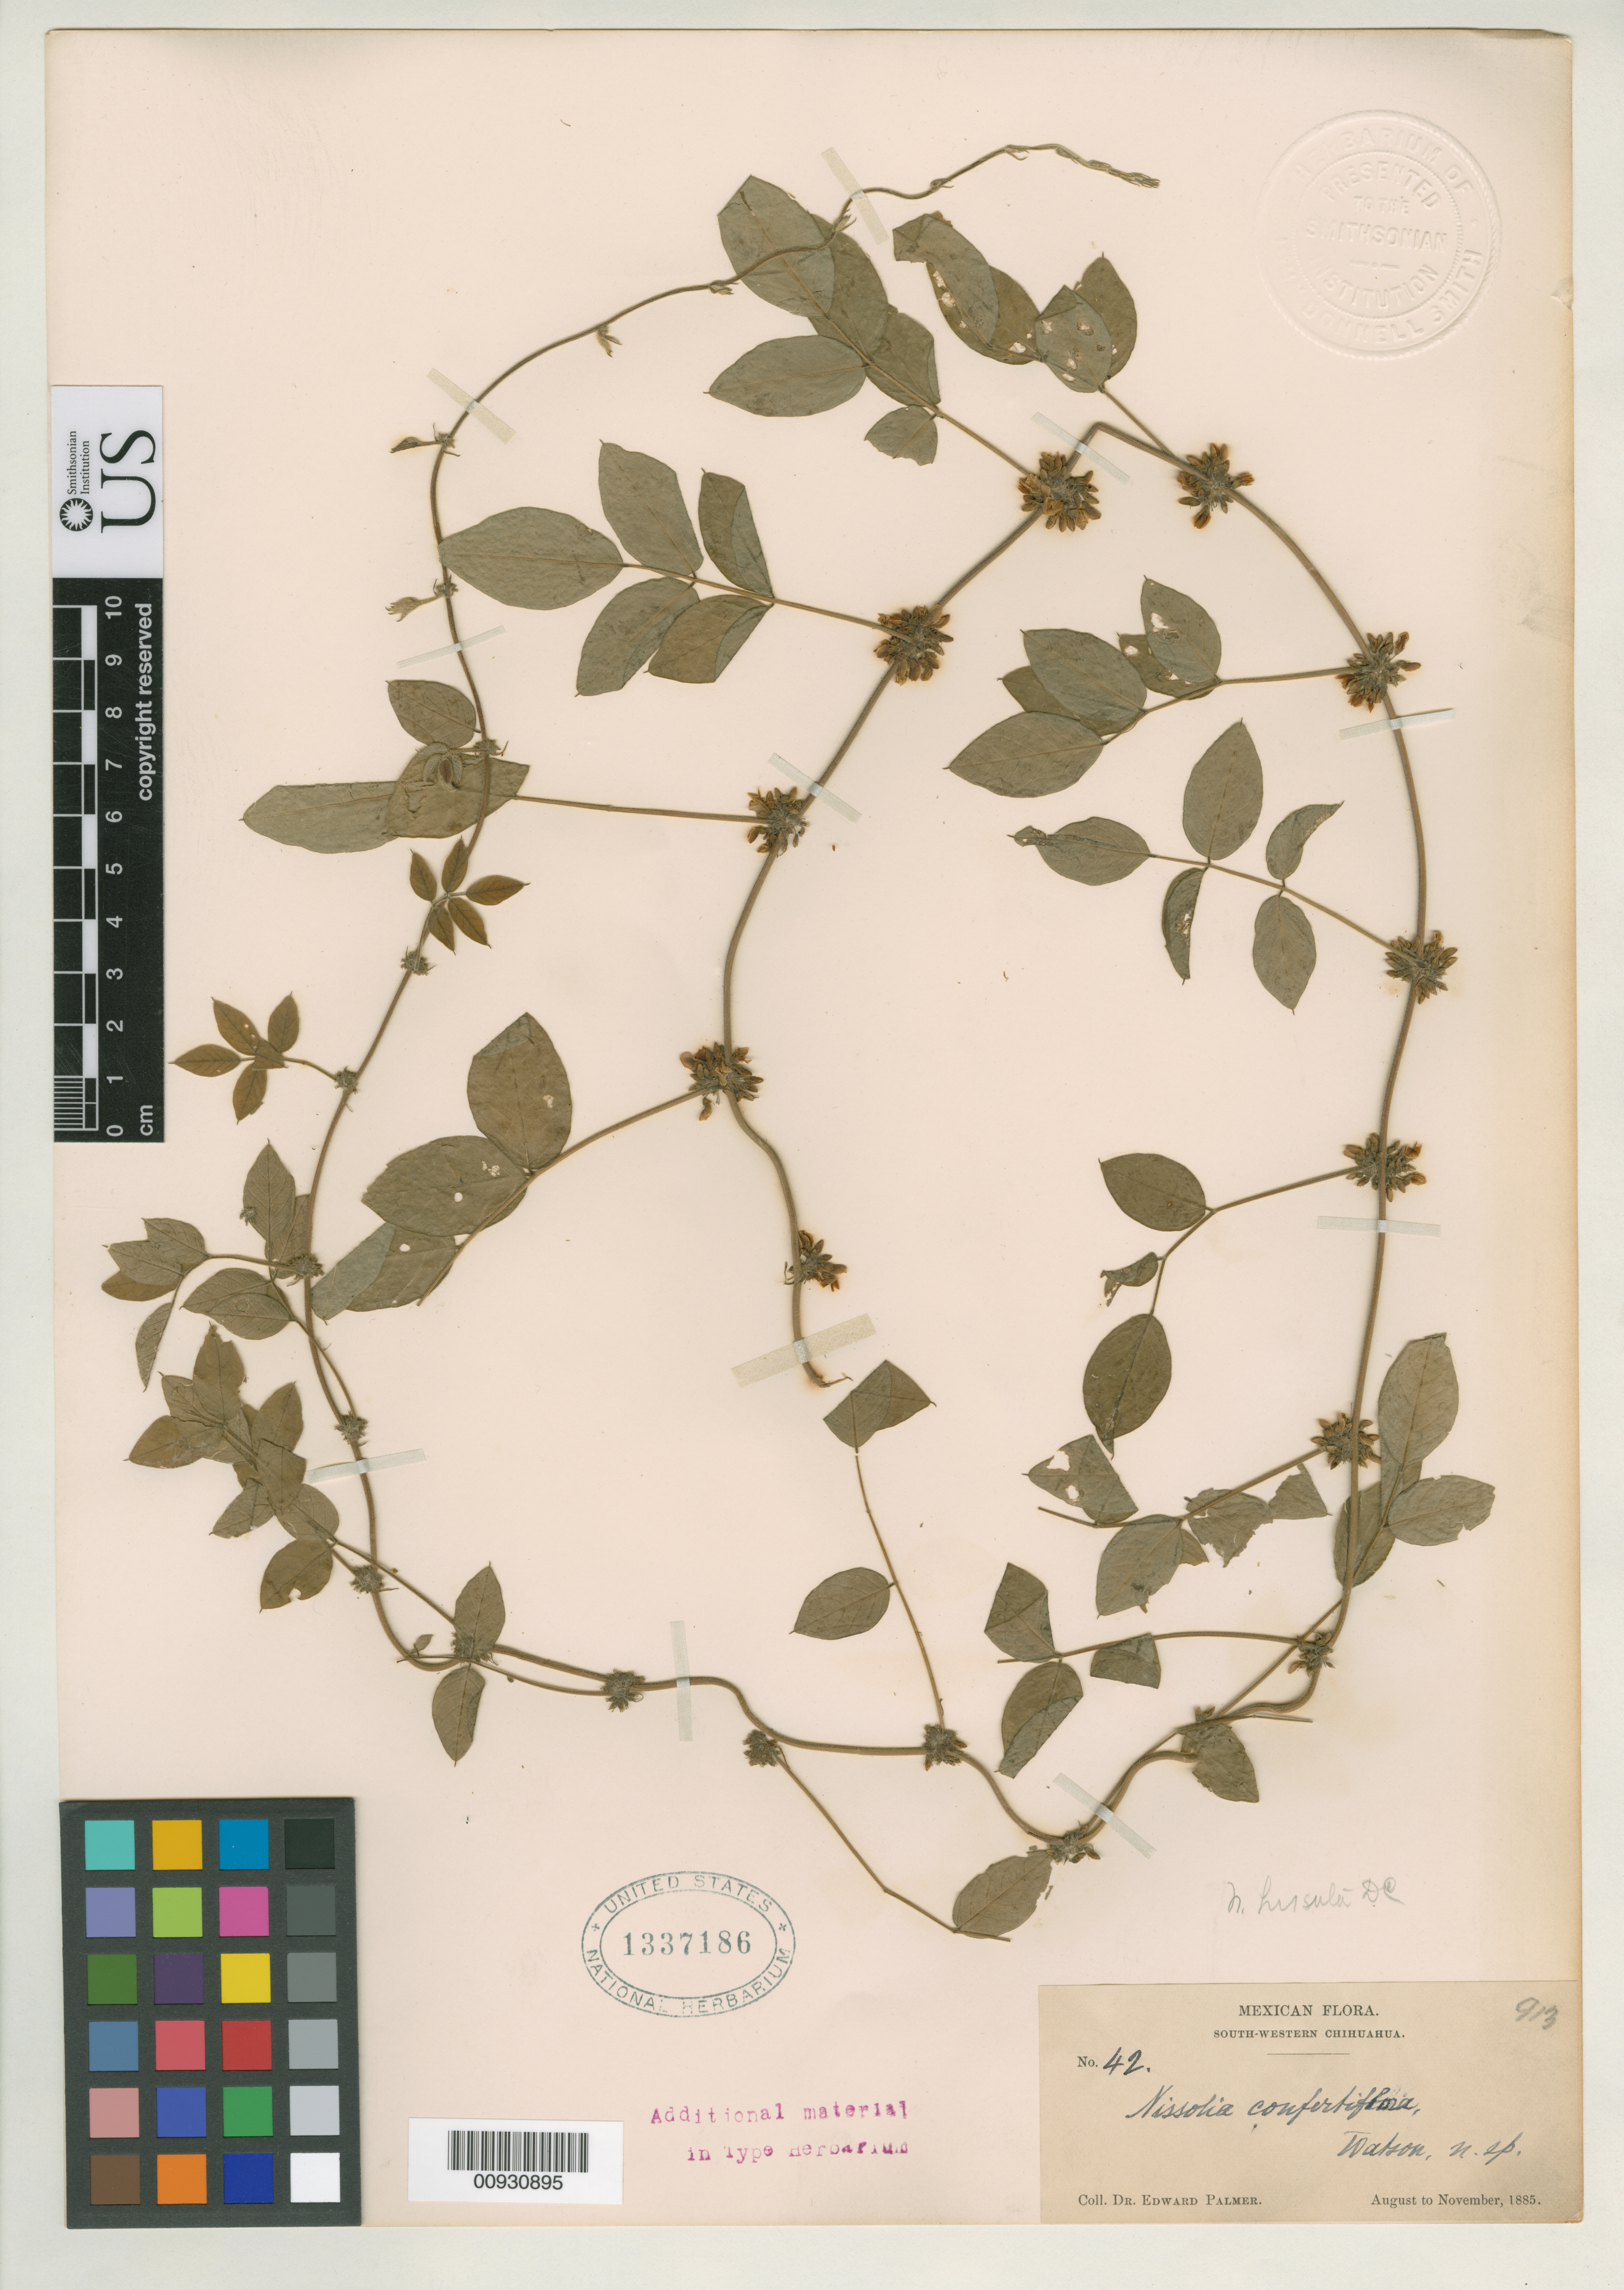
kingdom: Plantae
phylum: Tracheophyta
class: Magnoliopsida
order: Fabales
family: Fabaceae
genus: Nissolia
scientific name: Nissolia confertiflora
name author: S. Watson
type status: Isotype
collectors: E. Palmer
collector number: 42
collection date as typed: Aug 1885 to -- Nov 1885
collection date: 1885-08/1885-11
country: Mexico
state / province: Chihuahua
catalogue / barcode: US 1337186